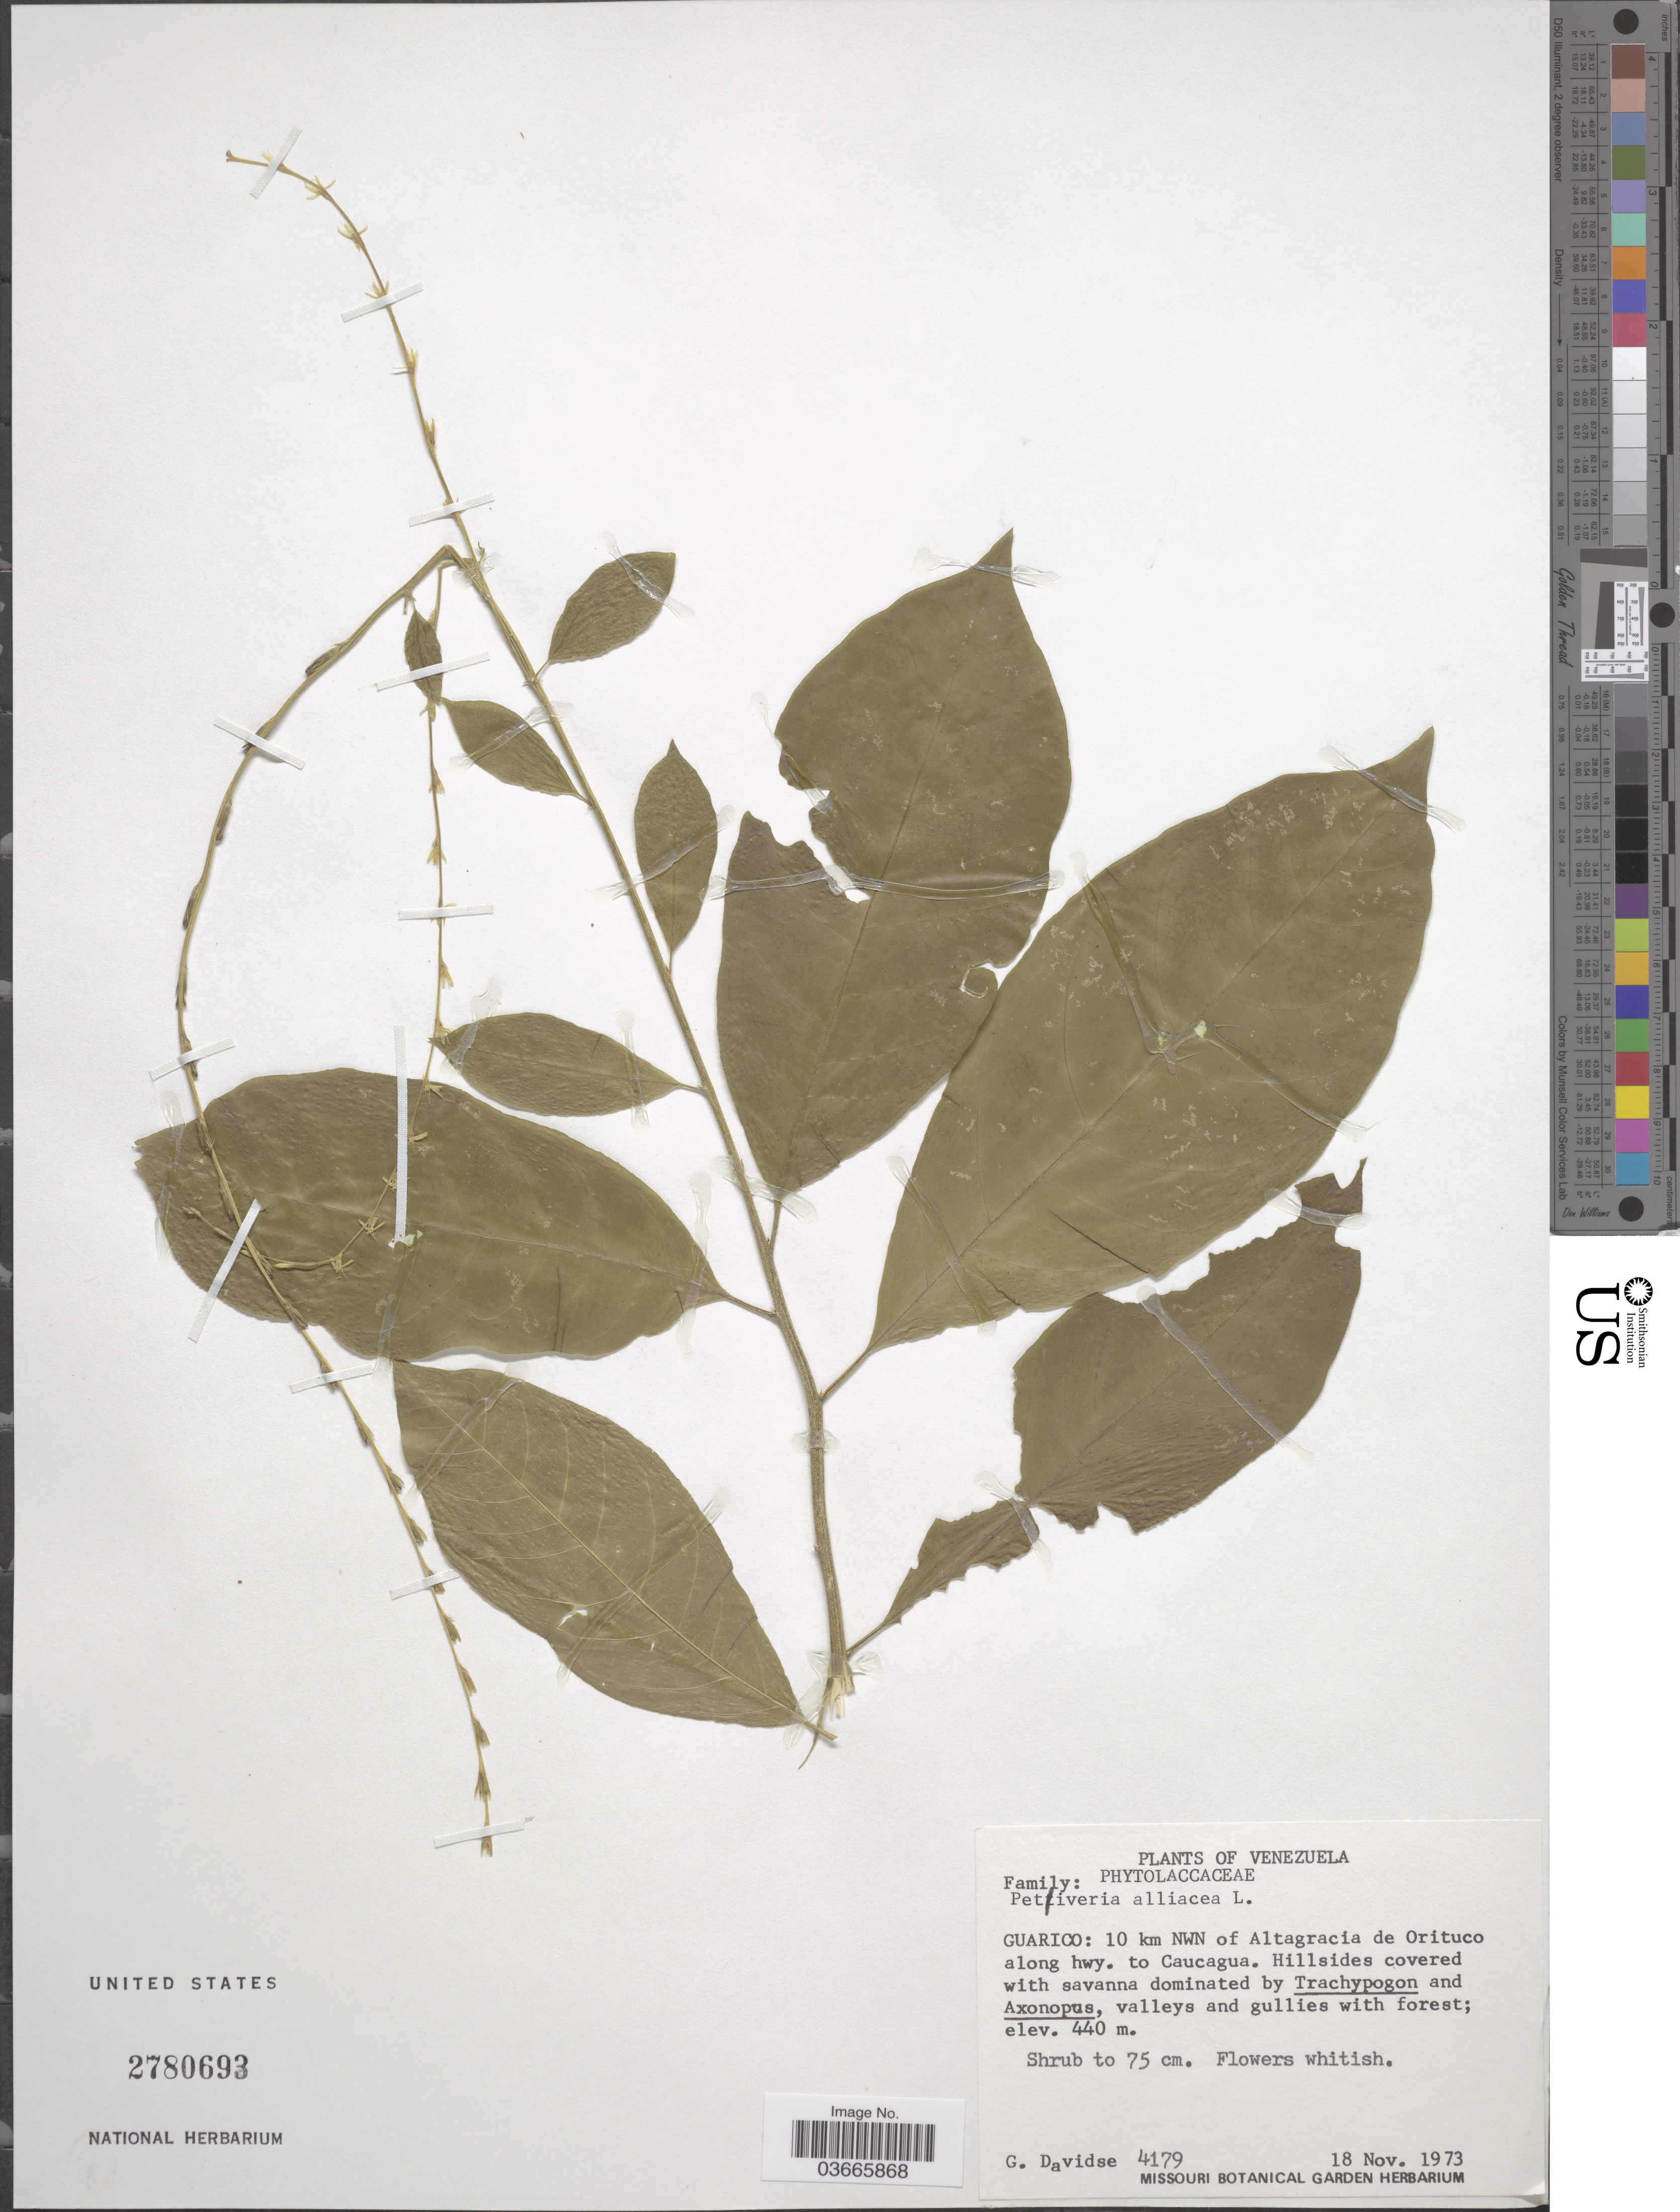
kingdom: Plantae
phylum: Tracheophyta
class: Magnoliopsida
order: Caryophyllales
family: Phytolaccaceae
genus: Petiveria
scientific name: Petiveria alliacea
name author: L.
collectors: G. Davidse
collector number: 4179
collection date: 1973-11-18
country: Venezuela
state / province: Guárico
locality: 10 km NWN of Altagracia de Orituco along hwy. to Caucagua.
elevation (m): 440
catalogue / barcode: US 2780693